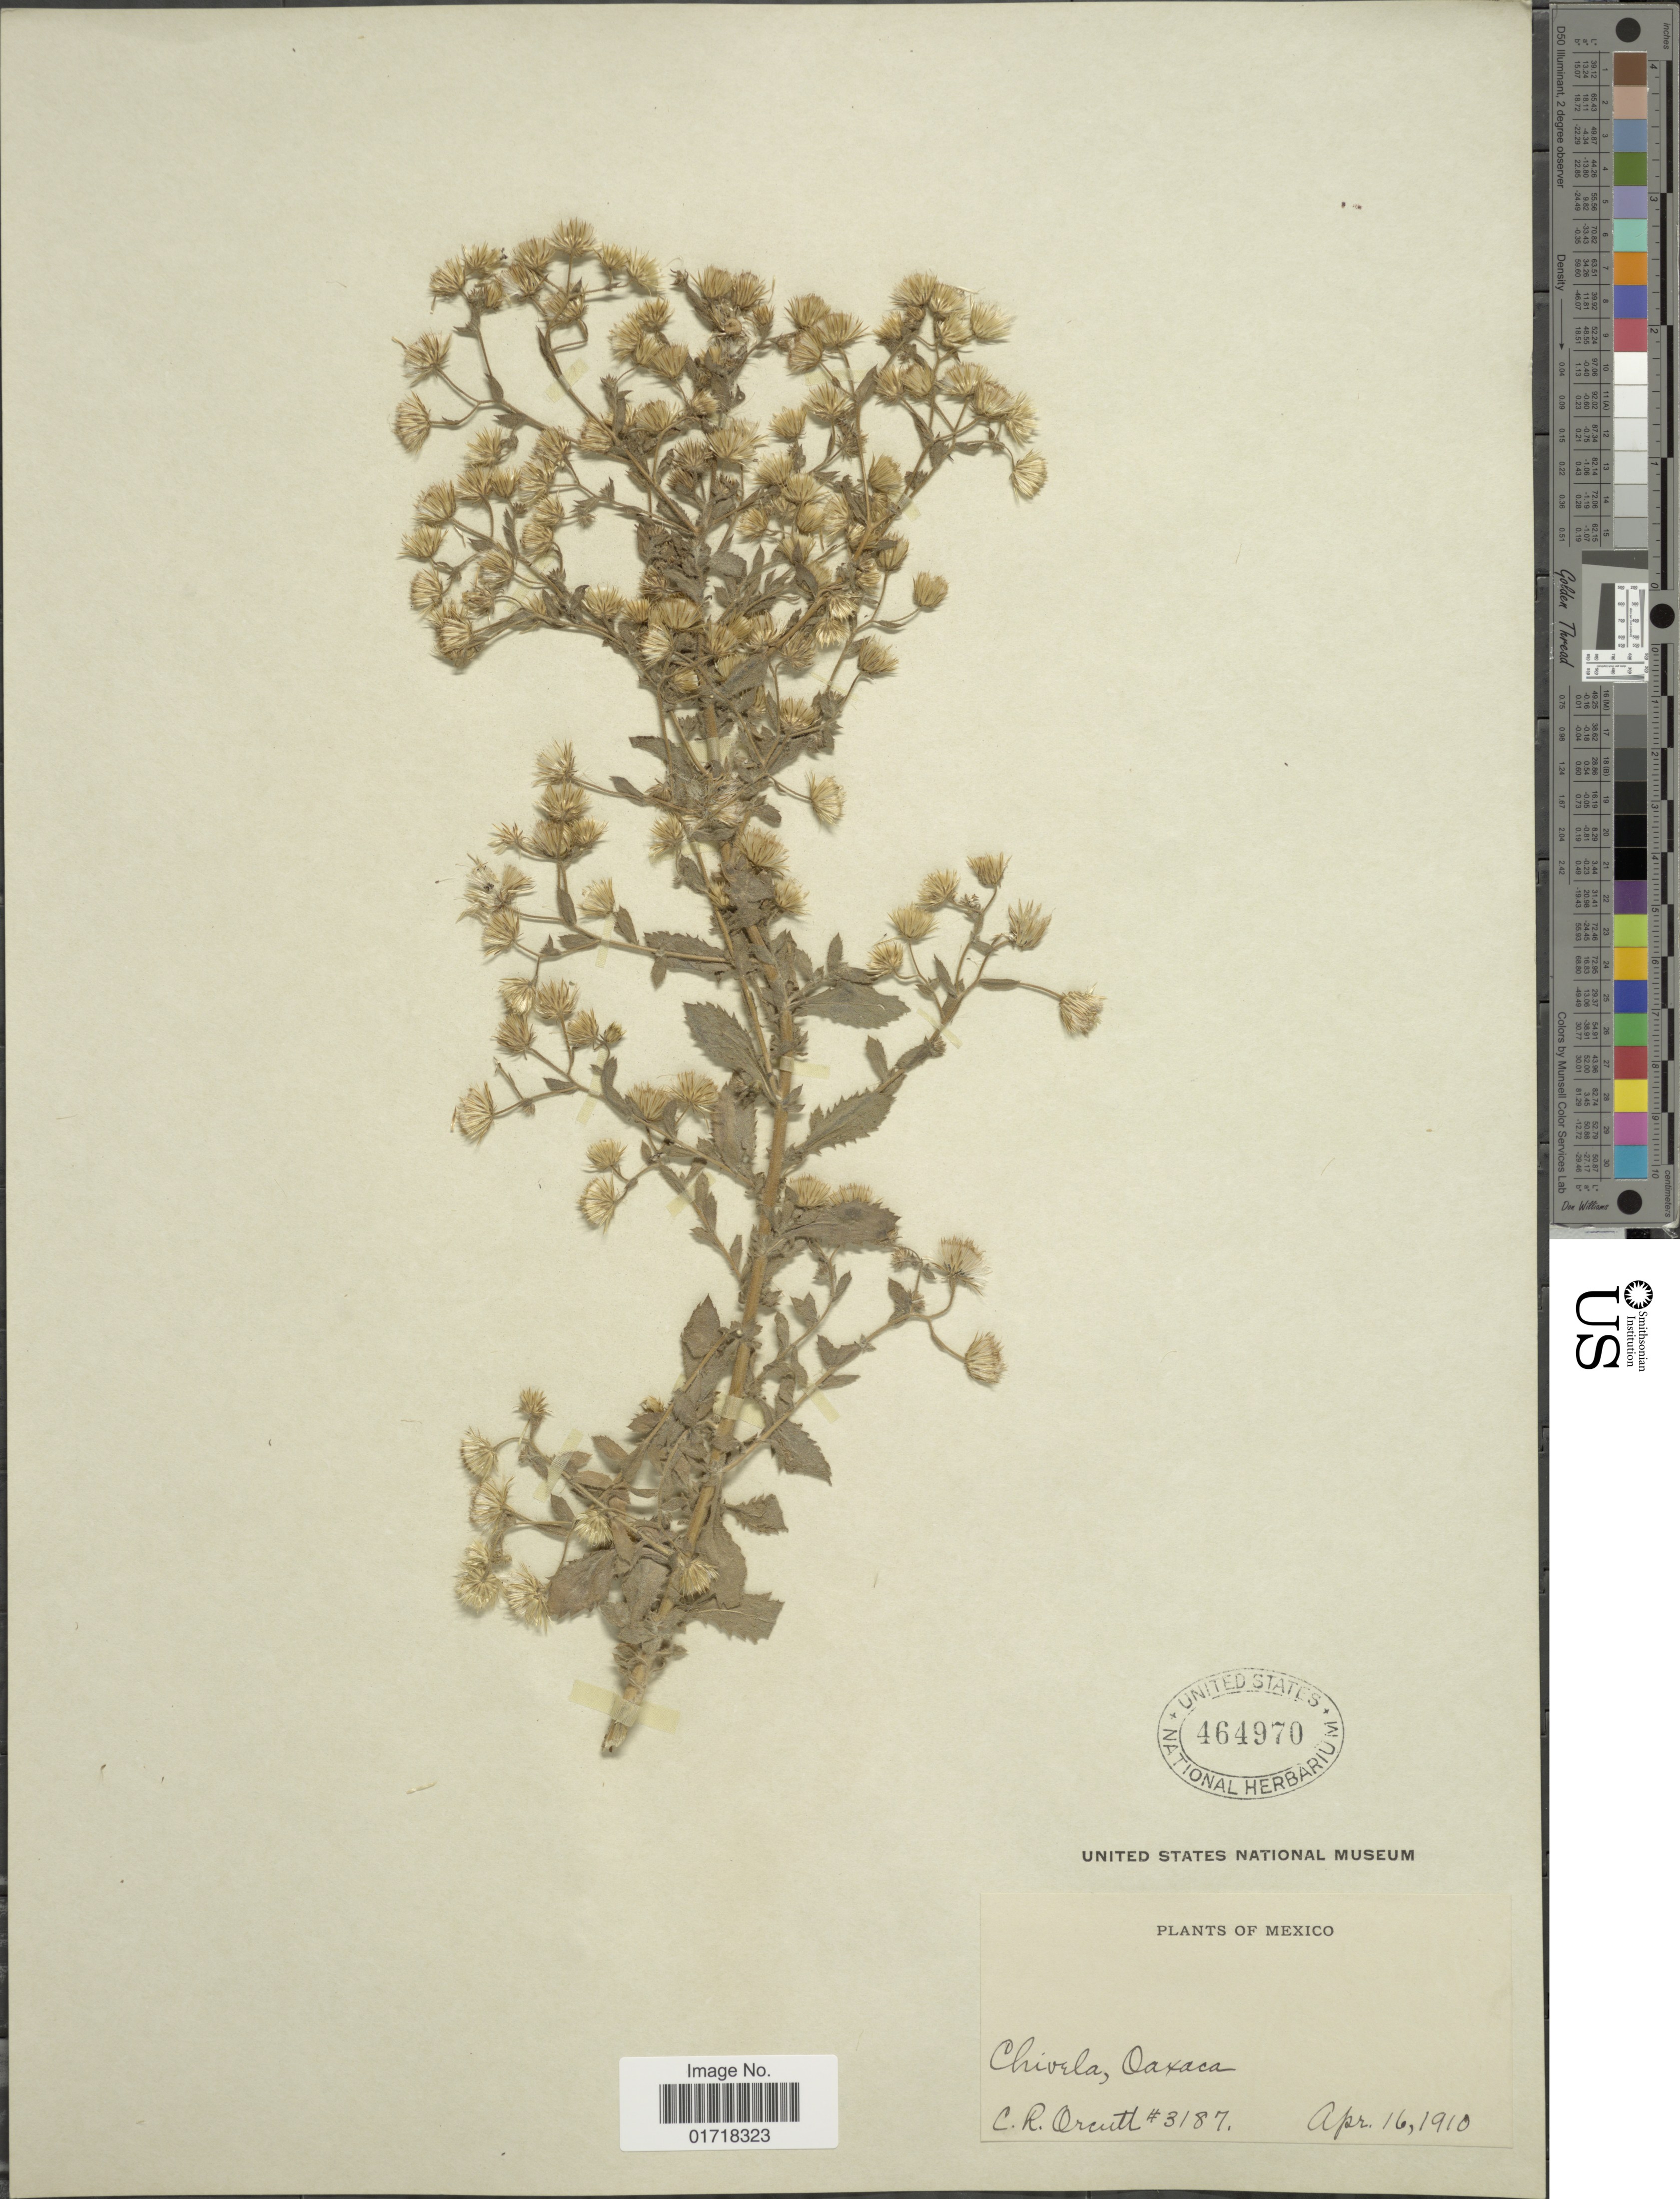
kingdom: Plantae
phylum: Tracheophyta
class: Magnoliopsida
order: Asterales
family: Asteraceae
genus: Pseudoconyza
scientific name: Pseudoconyza viscosa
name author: (Mill.) D'Arcy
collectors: C. R. Orcutt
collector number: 3187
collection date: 1910-04-16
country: Mexico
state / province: Oaxaca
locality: Chivela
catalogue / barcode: US 464970